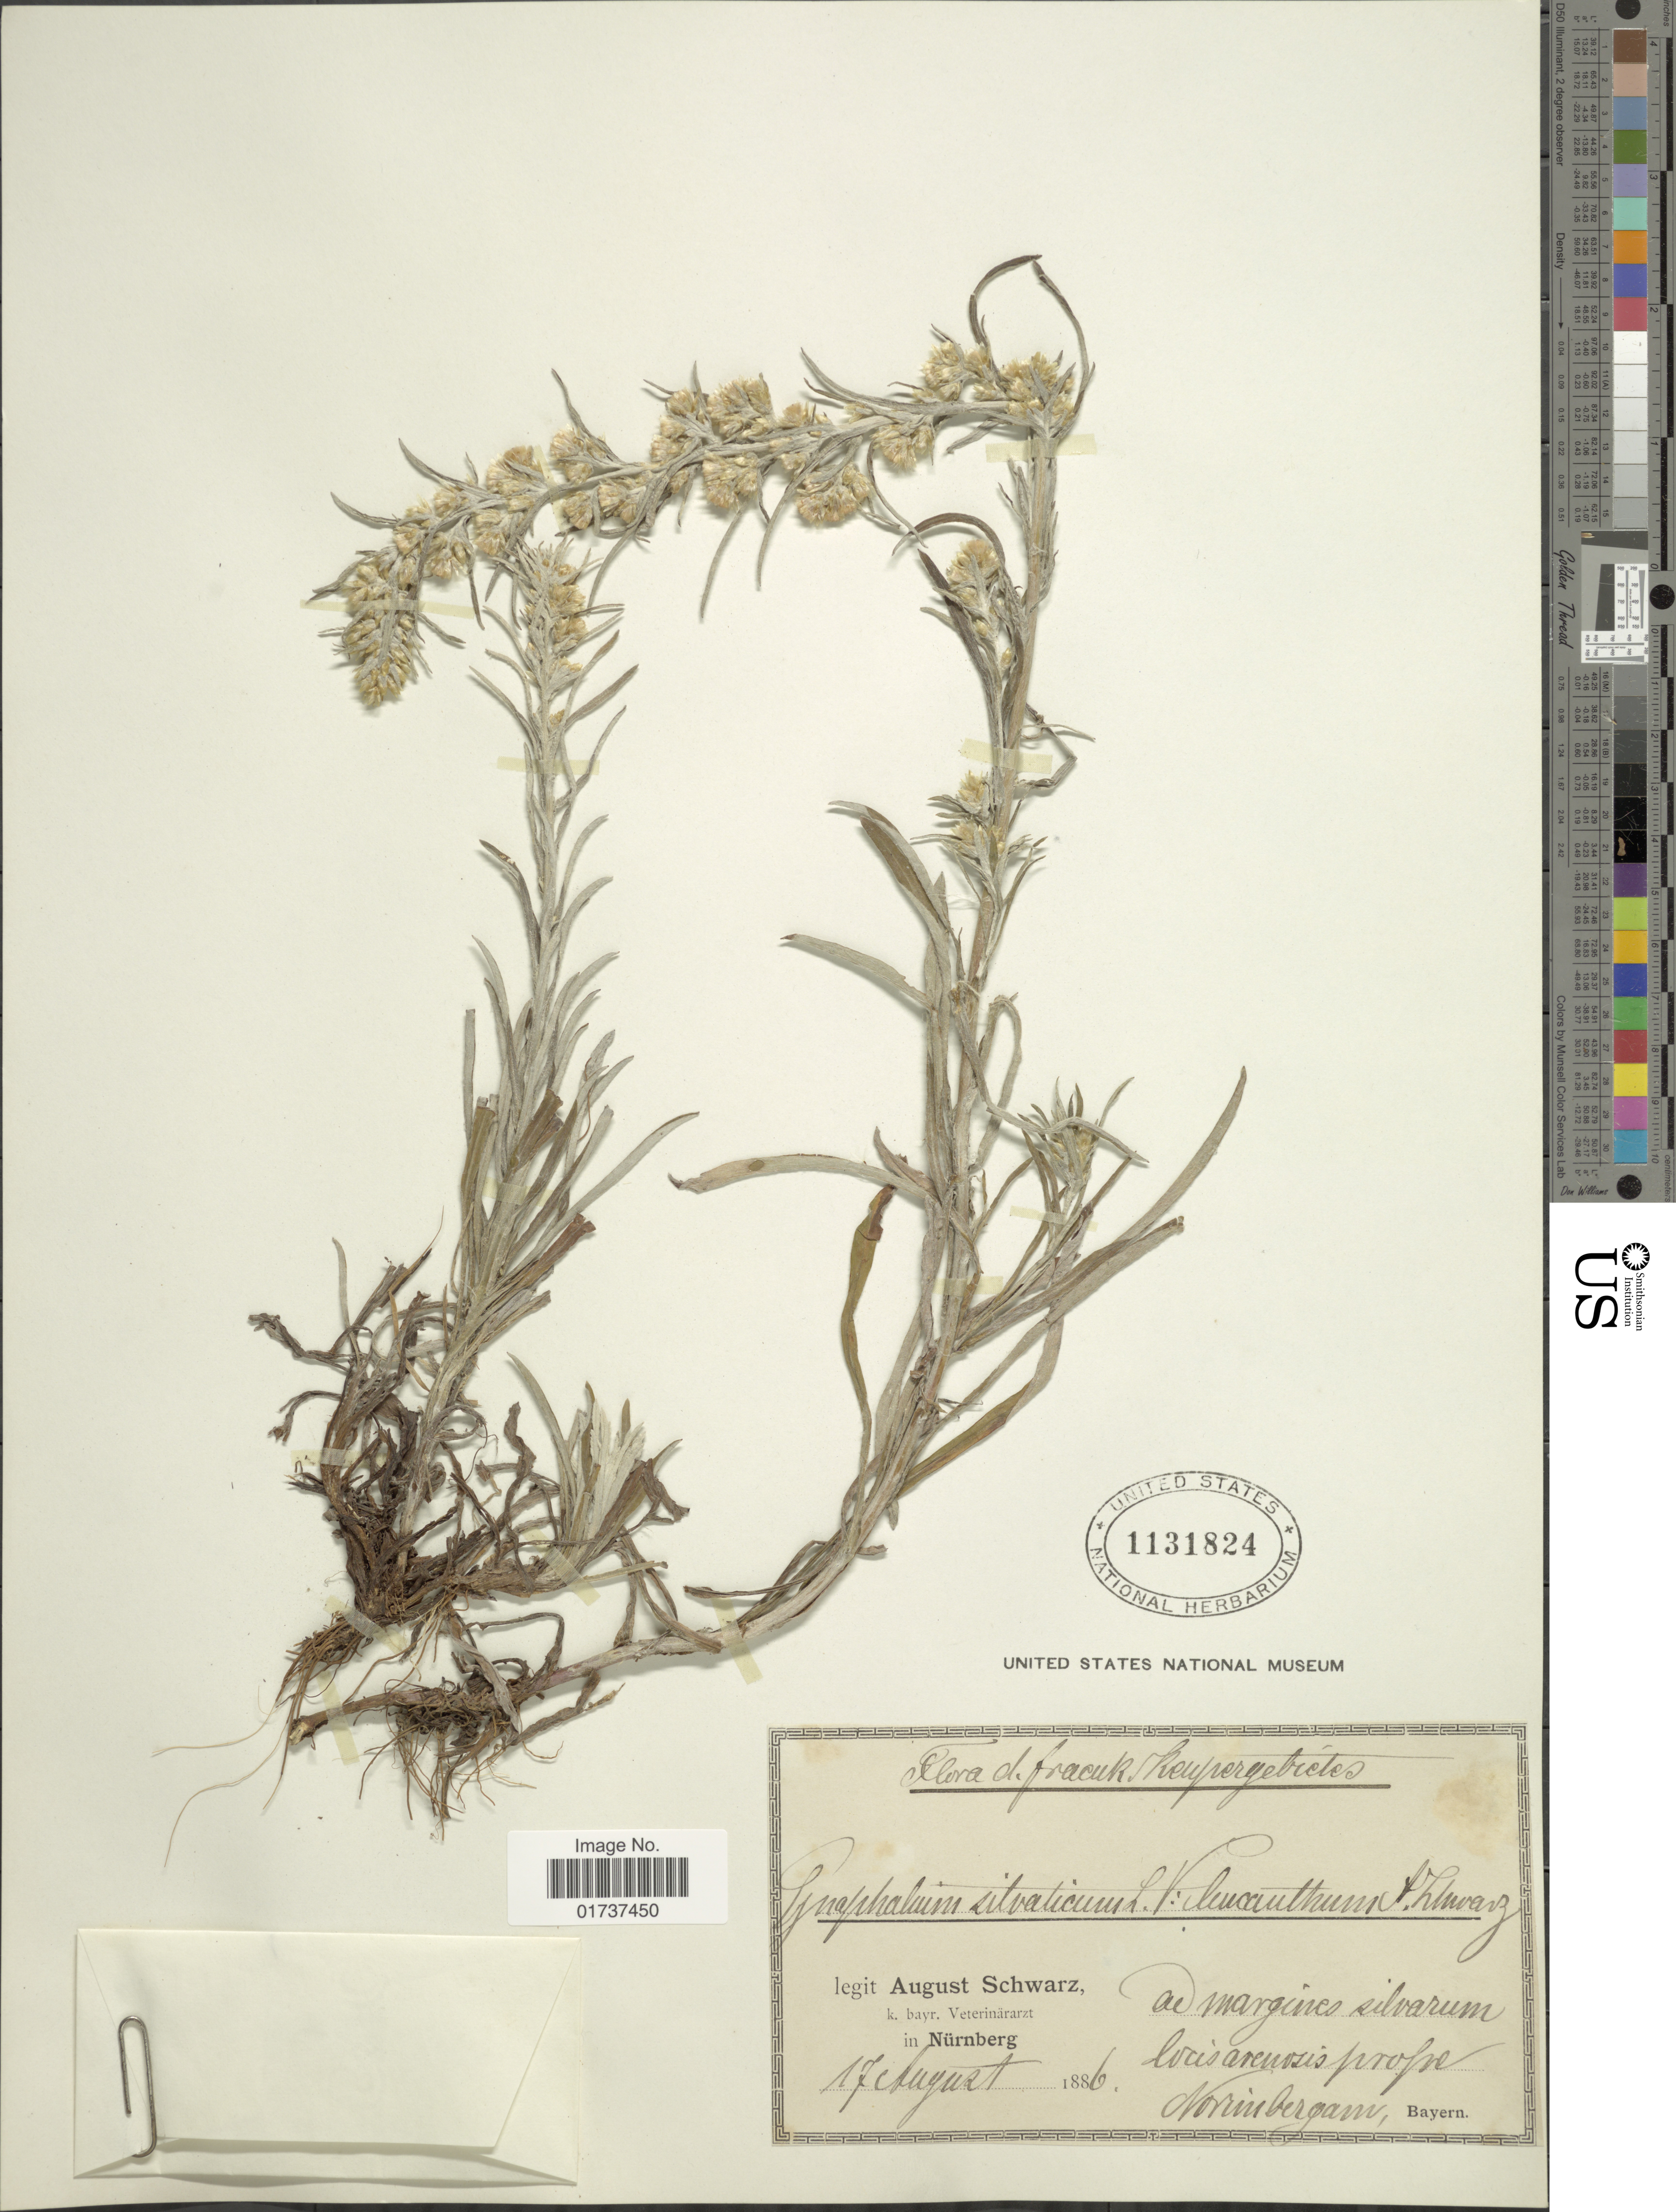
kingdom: Plantae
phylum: Tracheophyta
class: Magnoliopsida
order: Asterales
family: Asteraceae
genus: Gnaphalium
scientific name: Gnaphalium sylvaticum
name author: L.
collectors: A. Schwarz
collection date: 1886-08-17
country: Germany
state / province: Bayern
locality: Ad margines silvarum locis arenosis prope Normubergam, Bayern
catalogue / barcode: US 1131824